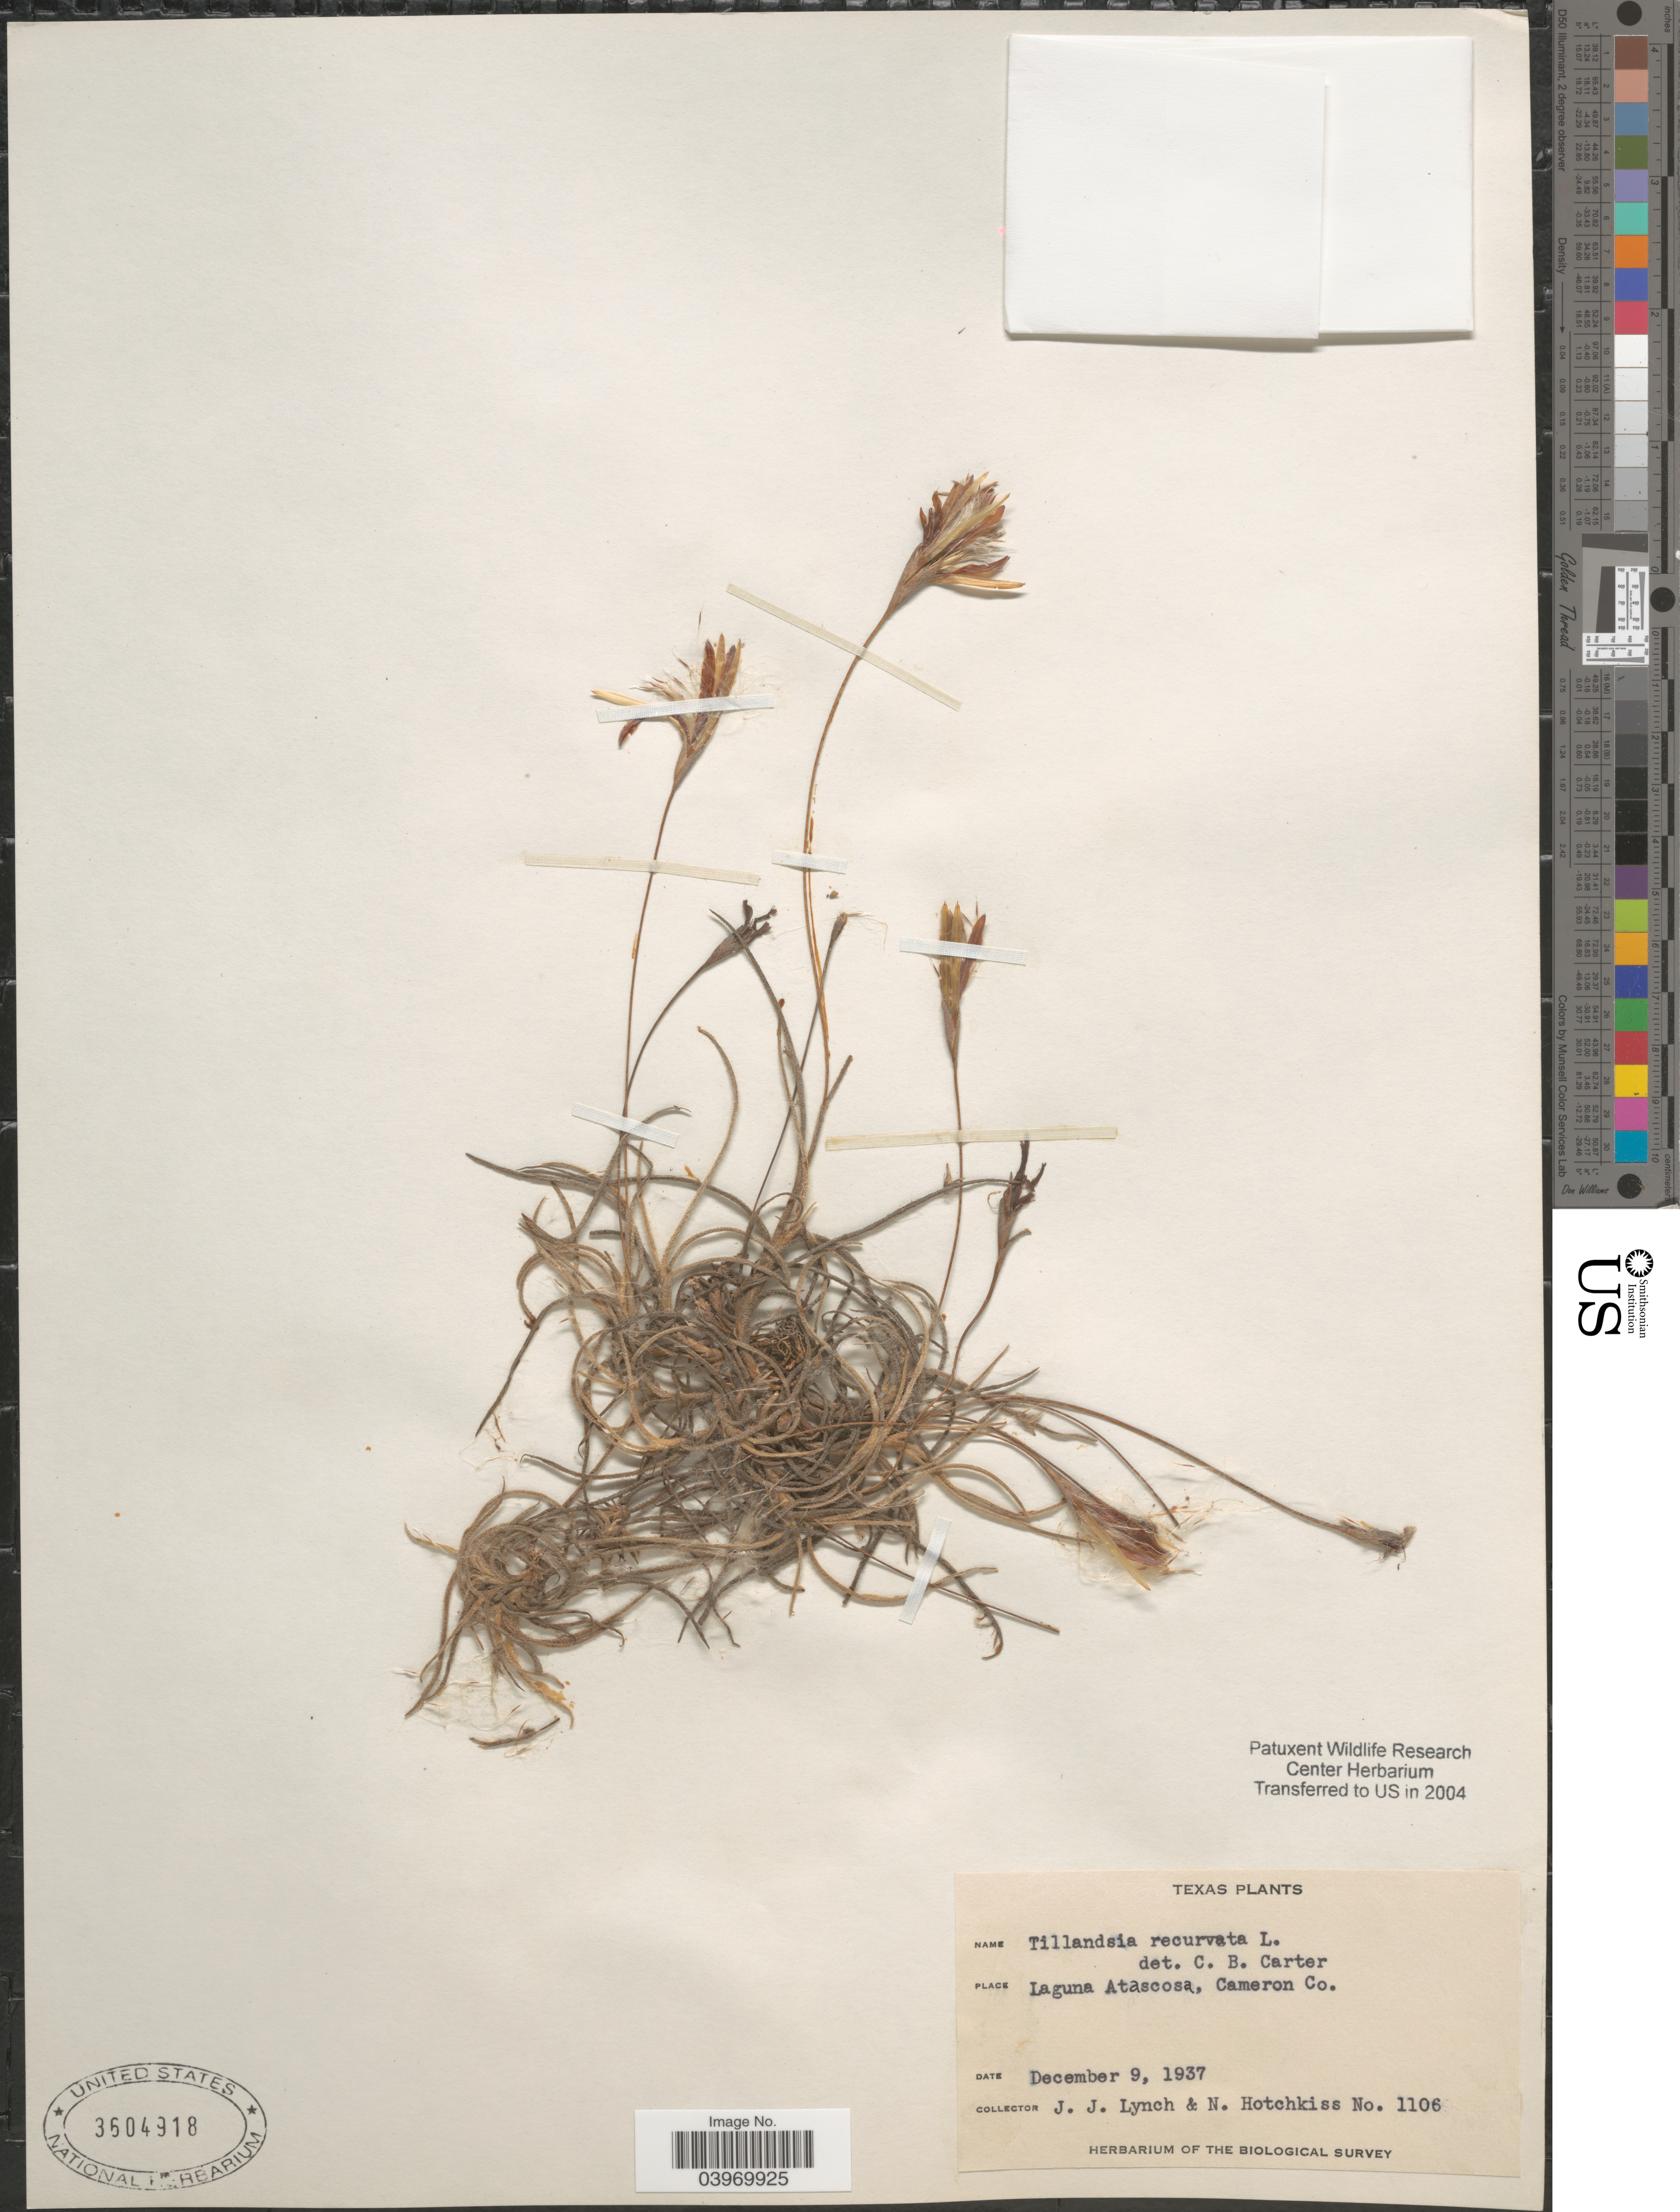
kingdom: Plantae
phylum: Tracheophyta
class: Liliopsida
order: Poales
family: Bromeliaceae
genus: Tillandsia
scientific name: Tillandsia recurvata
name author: L.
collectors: J. Lynch & N. Hotchkiss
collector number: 1106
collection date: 1937-12-09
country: United States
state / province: Texas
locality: Laguna Atascosa, Cameron Co.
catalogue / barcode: US 3604918